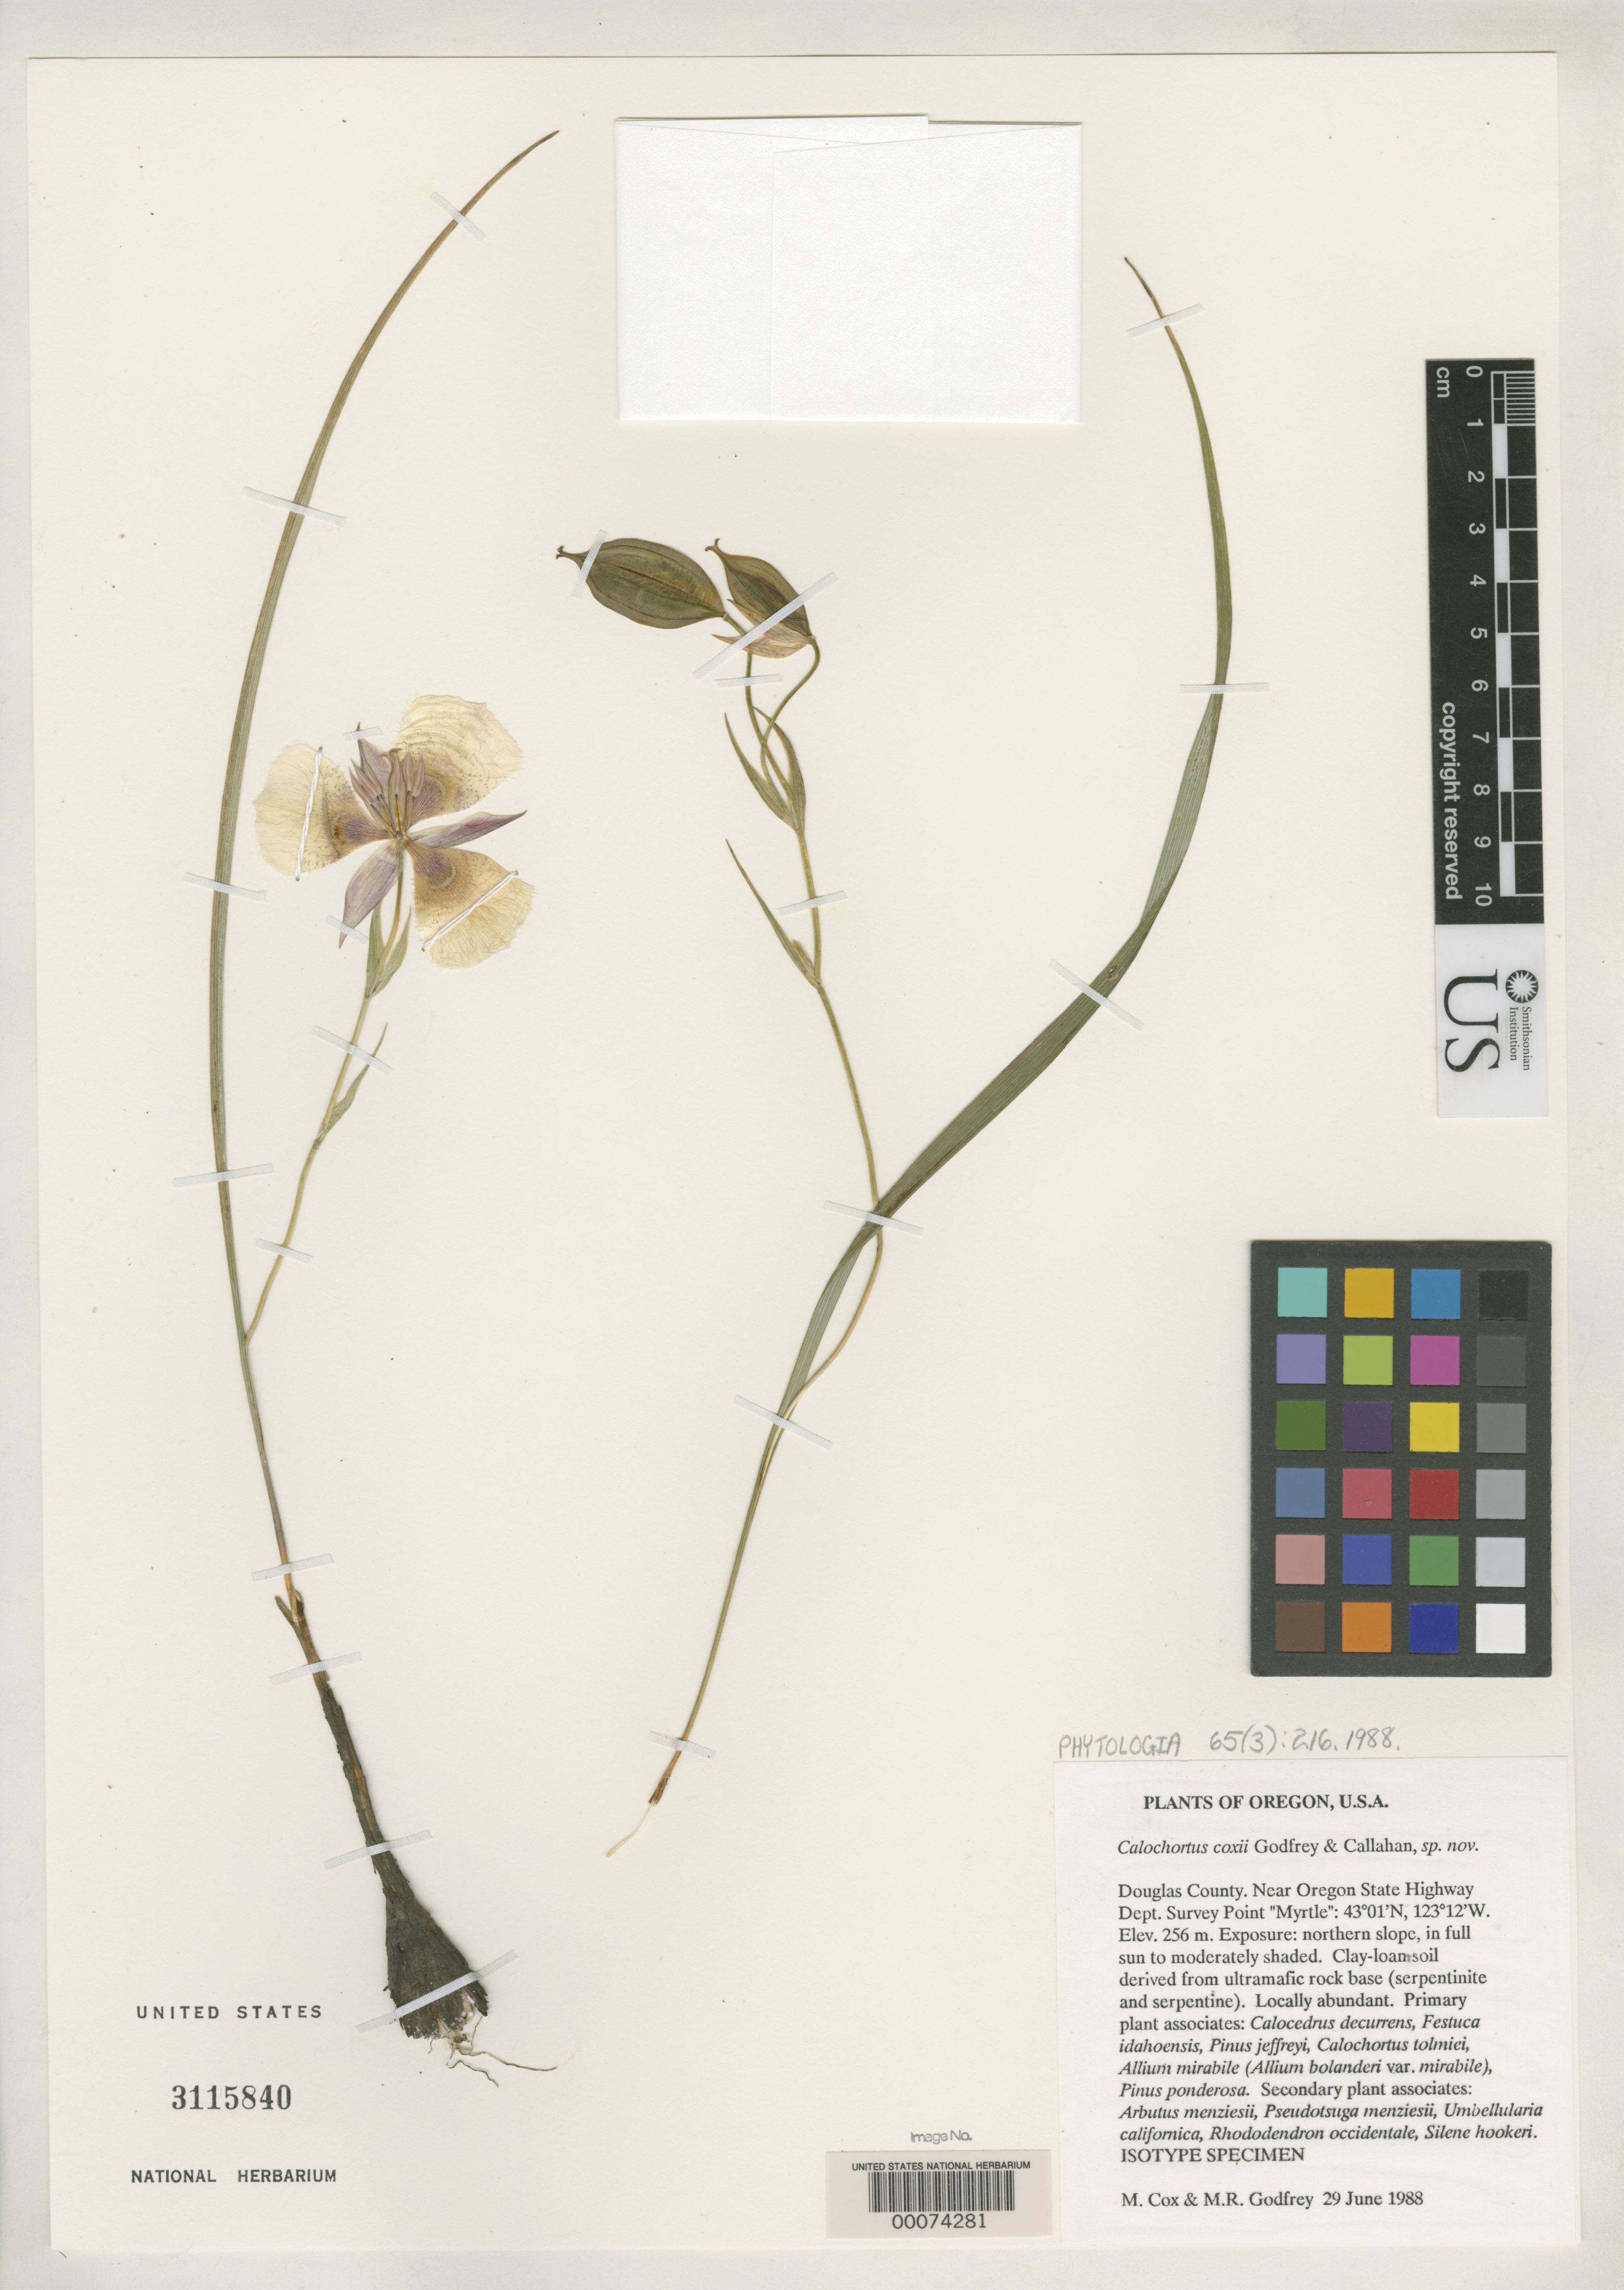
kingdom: Plantae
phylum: Tracheophyta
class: Liliopsida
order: Liliales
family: Liliaceae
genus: Calochortus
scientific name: Calochortus coxii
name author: M.R. Godfrey & Callahan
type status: Isotype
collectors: M. Cox & M. R. Godfrey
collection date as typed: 29 Jun 1988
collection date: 1988-06-29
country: United States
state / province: Oregon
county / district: Douglas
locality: Near Oregon state highway, dept. survey Point "Myrtle".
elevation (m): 256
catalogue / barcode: US 3115840